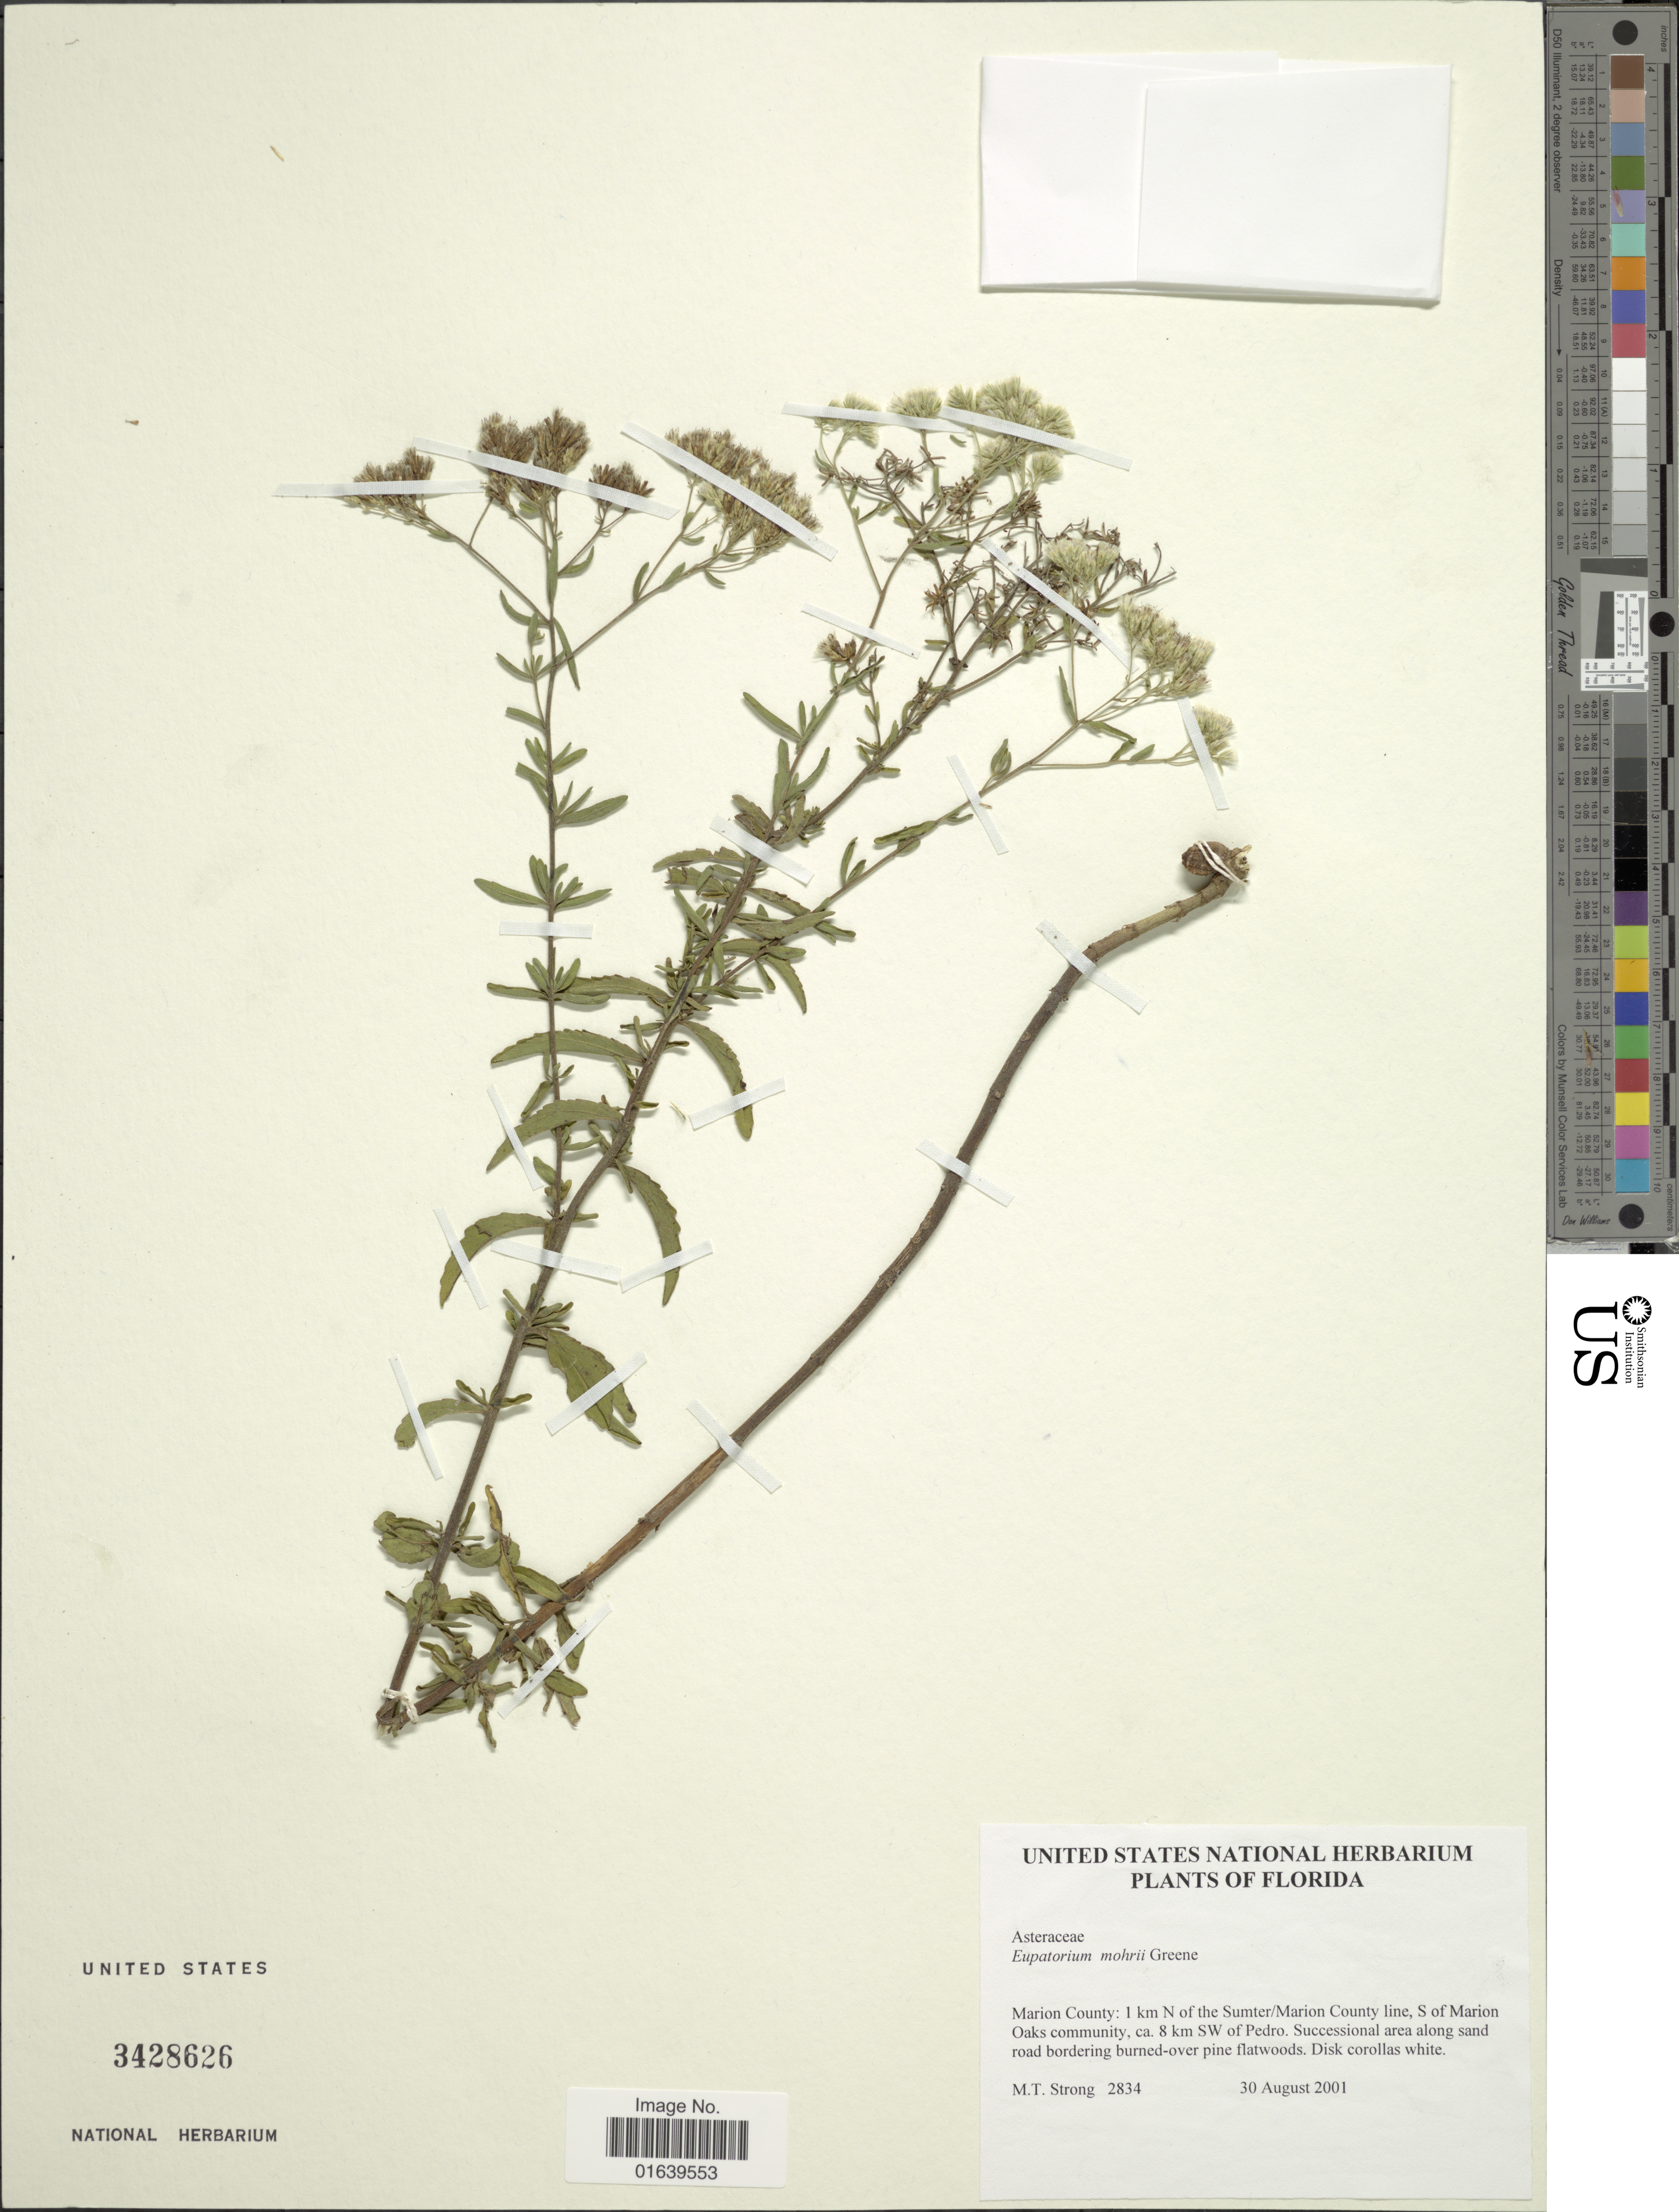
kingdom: Plantae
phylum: Tracheophyta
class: Magnoliopsida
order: Asterales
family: Asteraceae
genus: Eupatorium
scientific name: Eupatorium mohrii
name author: Greene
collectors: M. T. Strong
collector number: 2834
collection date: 2001-08-30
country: United States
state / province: Florida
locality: Marion County: 1 N of the Sumter/Marion County line, S of Marion Oaks community, ca. 8 km SW of Pedro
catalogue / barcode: US 3428626